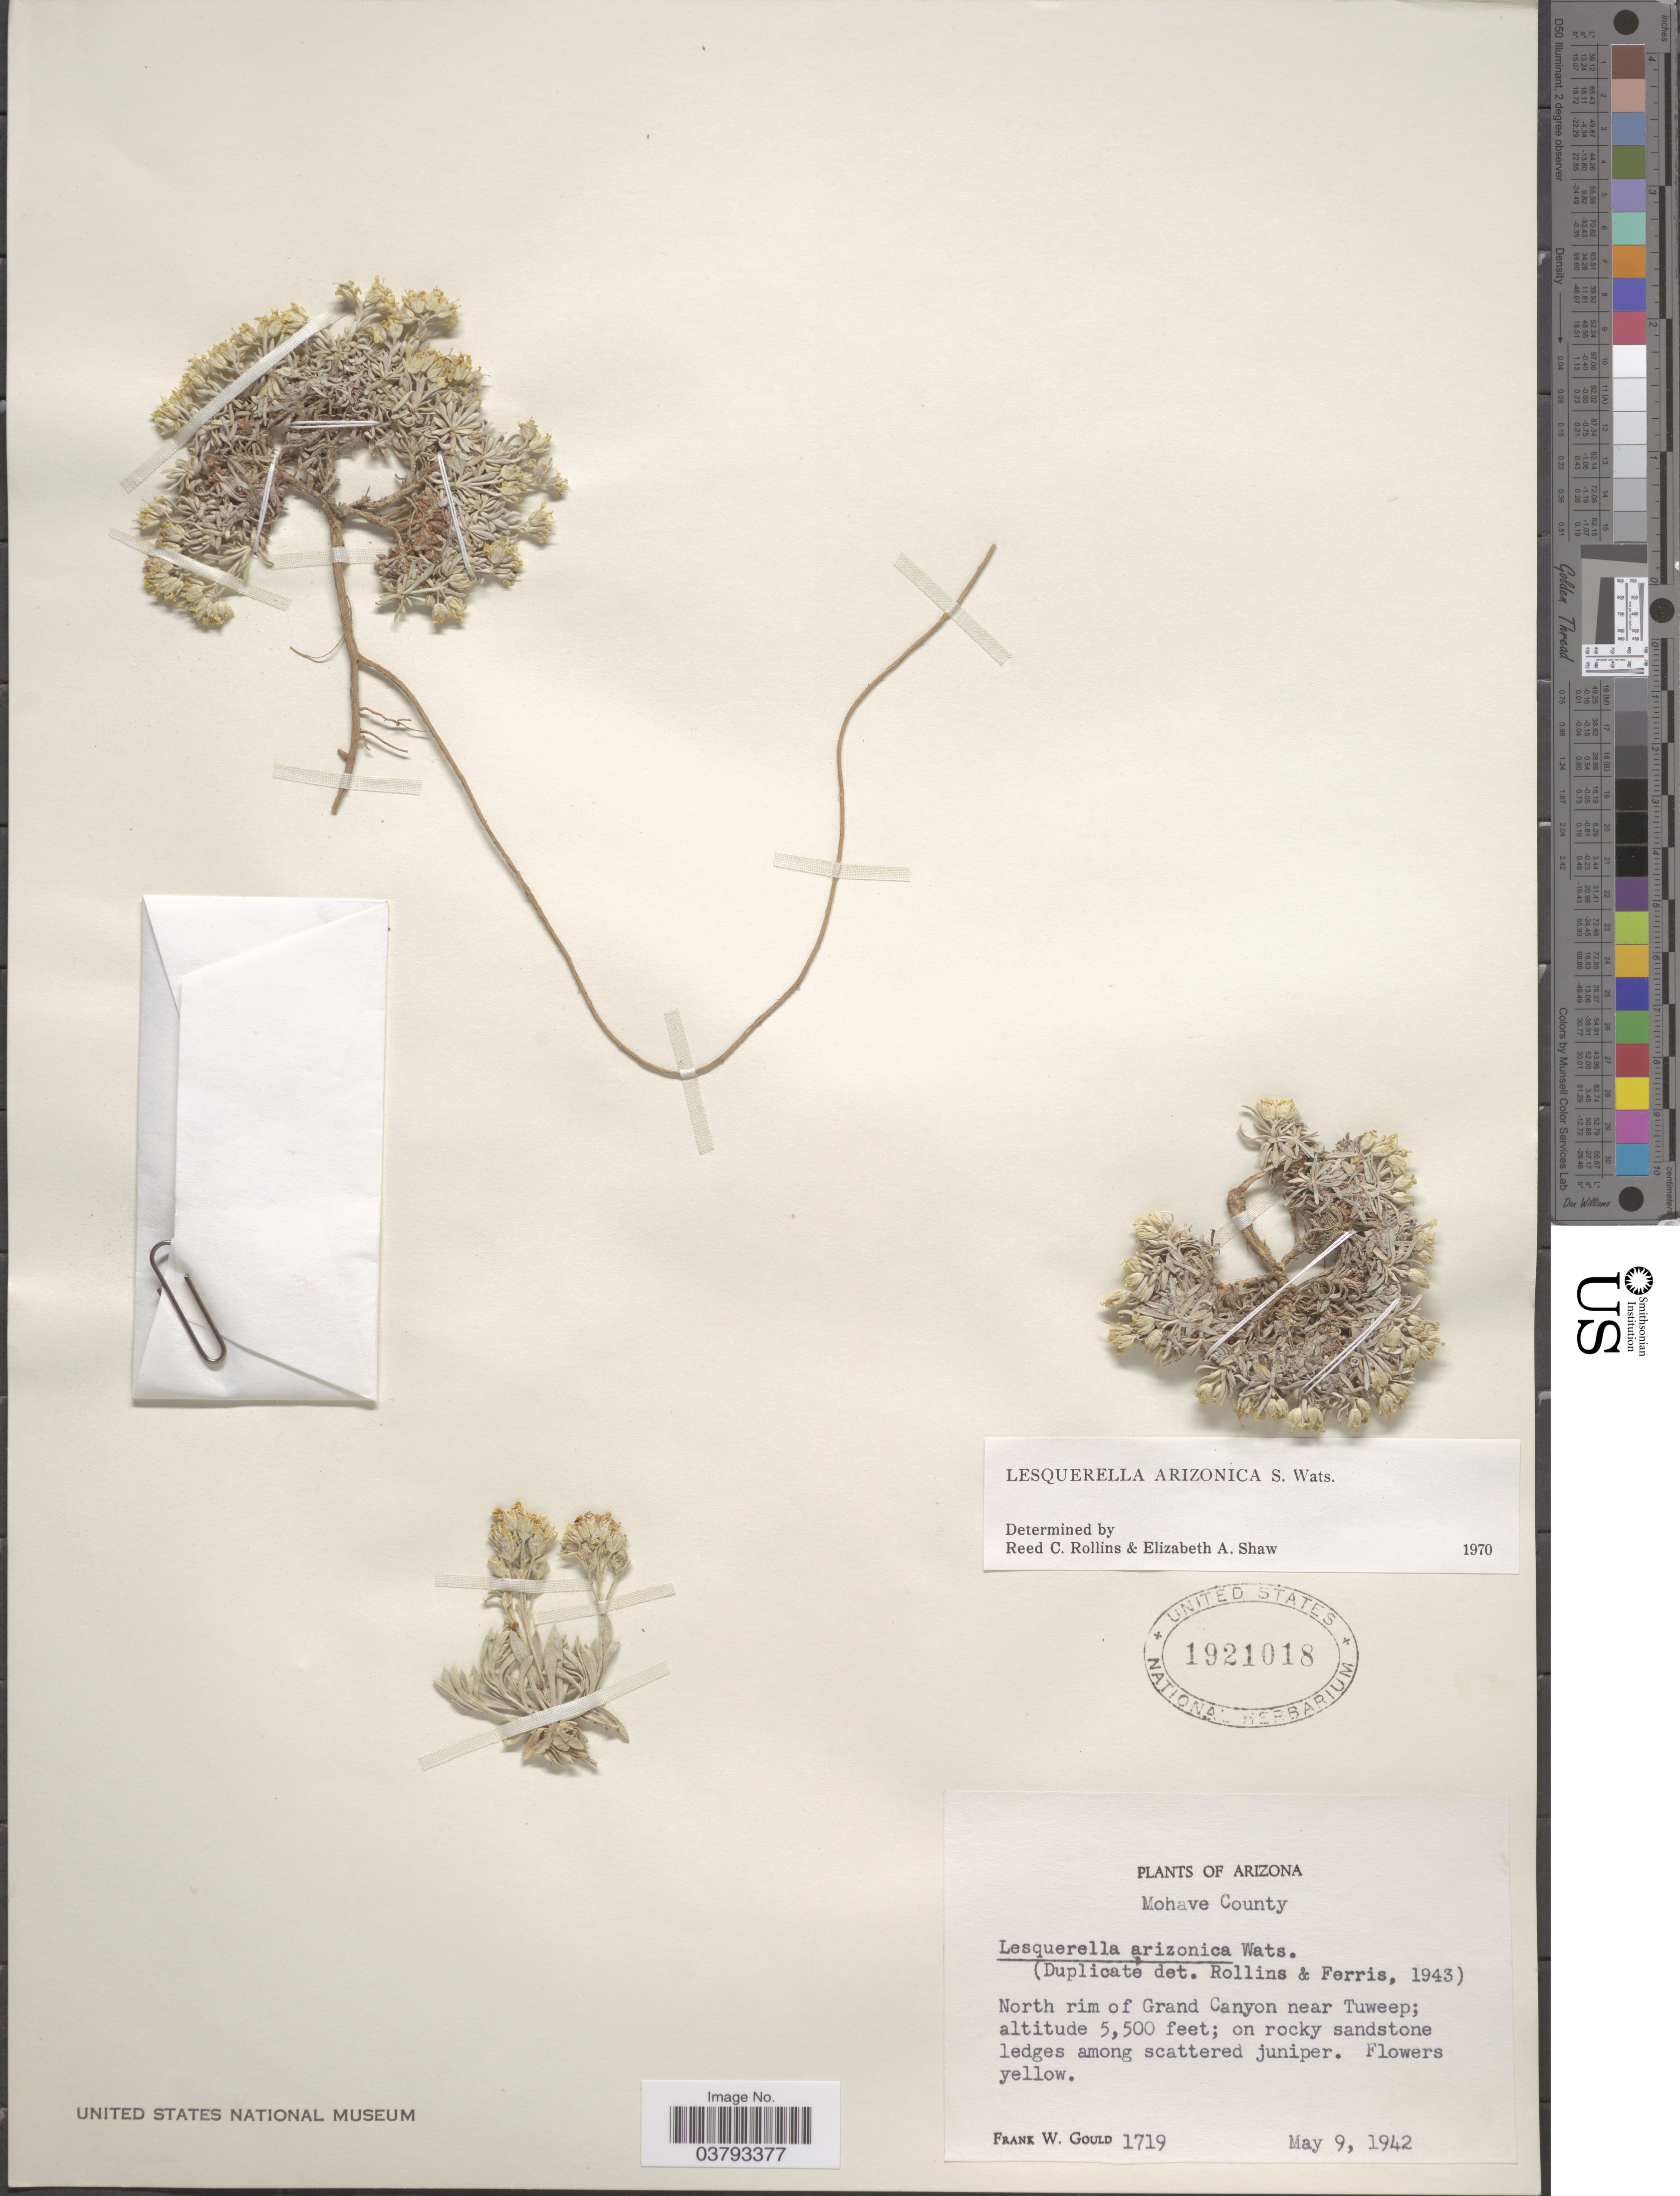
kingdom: Plantae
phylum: Tracheophyta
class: Magnoliopsida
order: Brassicales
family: Brassicaceae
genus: Lesquerella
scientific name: Lesquerella arizonica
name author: S. Watson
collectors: F. W. Gould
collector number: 1719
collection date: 1942-05-09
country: United States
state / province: Arizona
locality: Mohave County. North rim of Grand Canyon near Tuweep.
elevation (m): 1676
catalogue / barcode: US 1921018